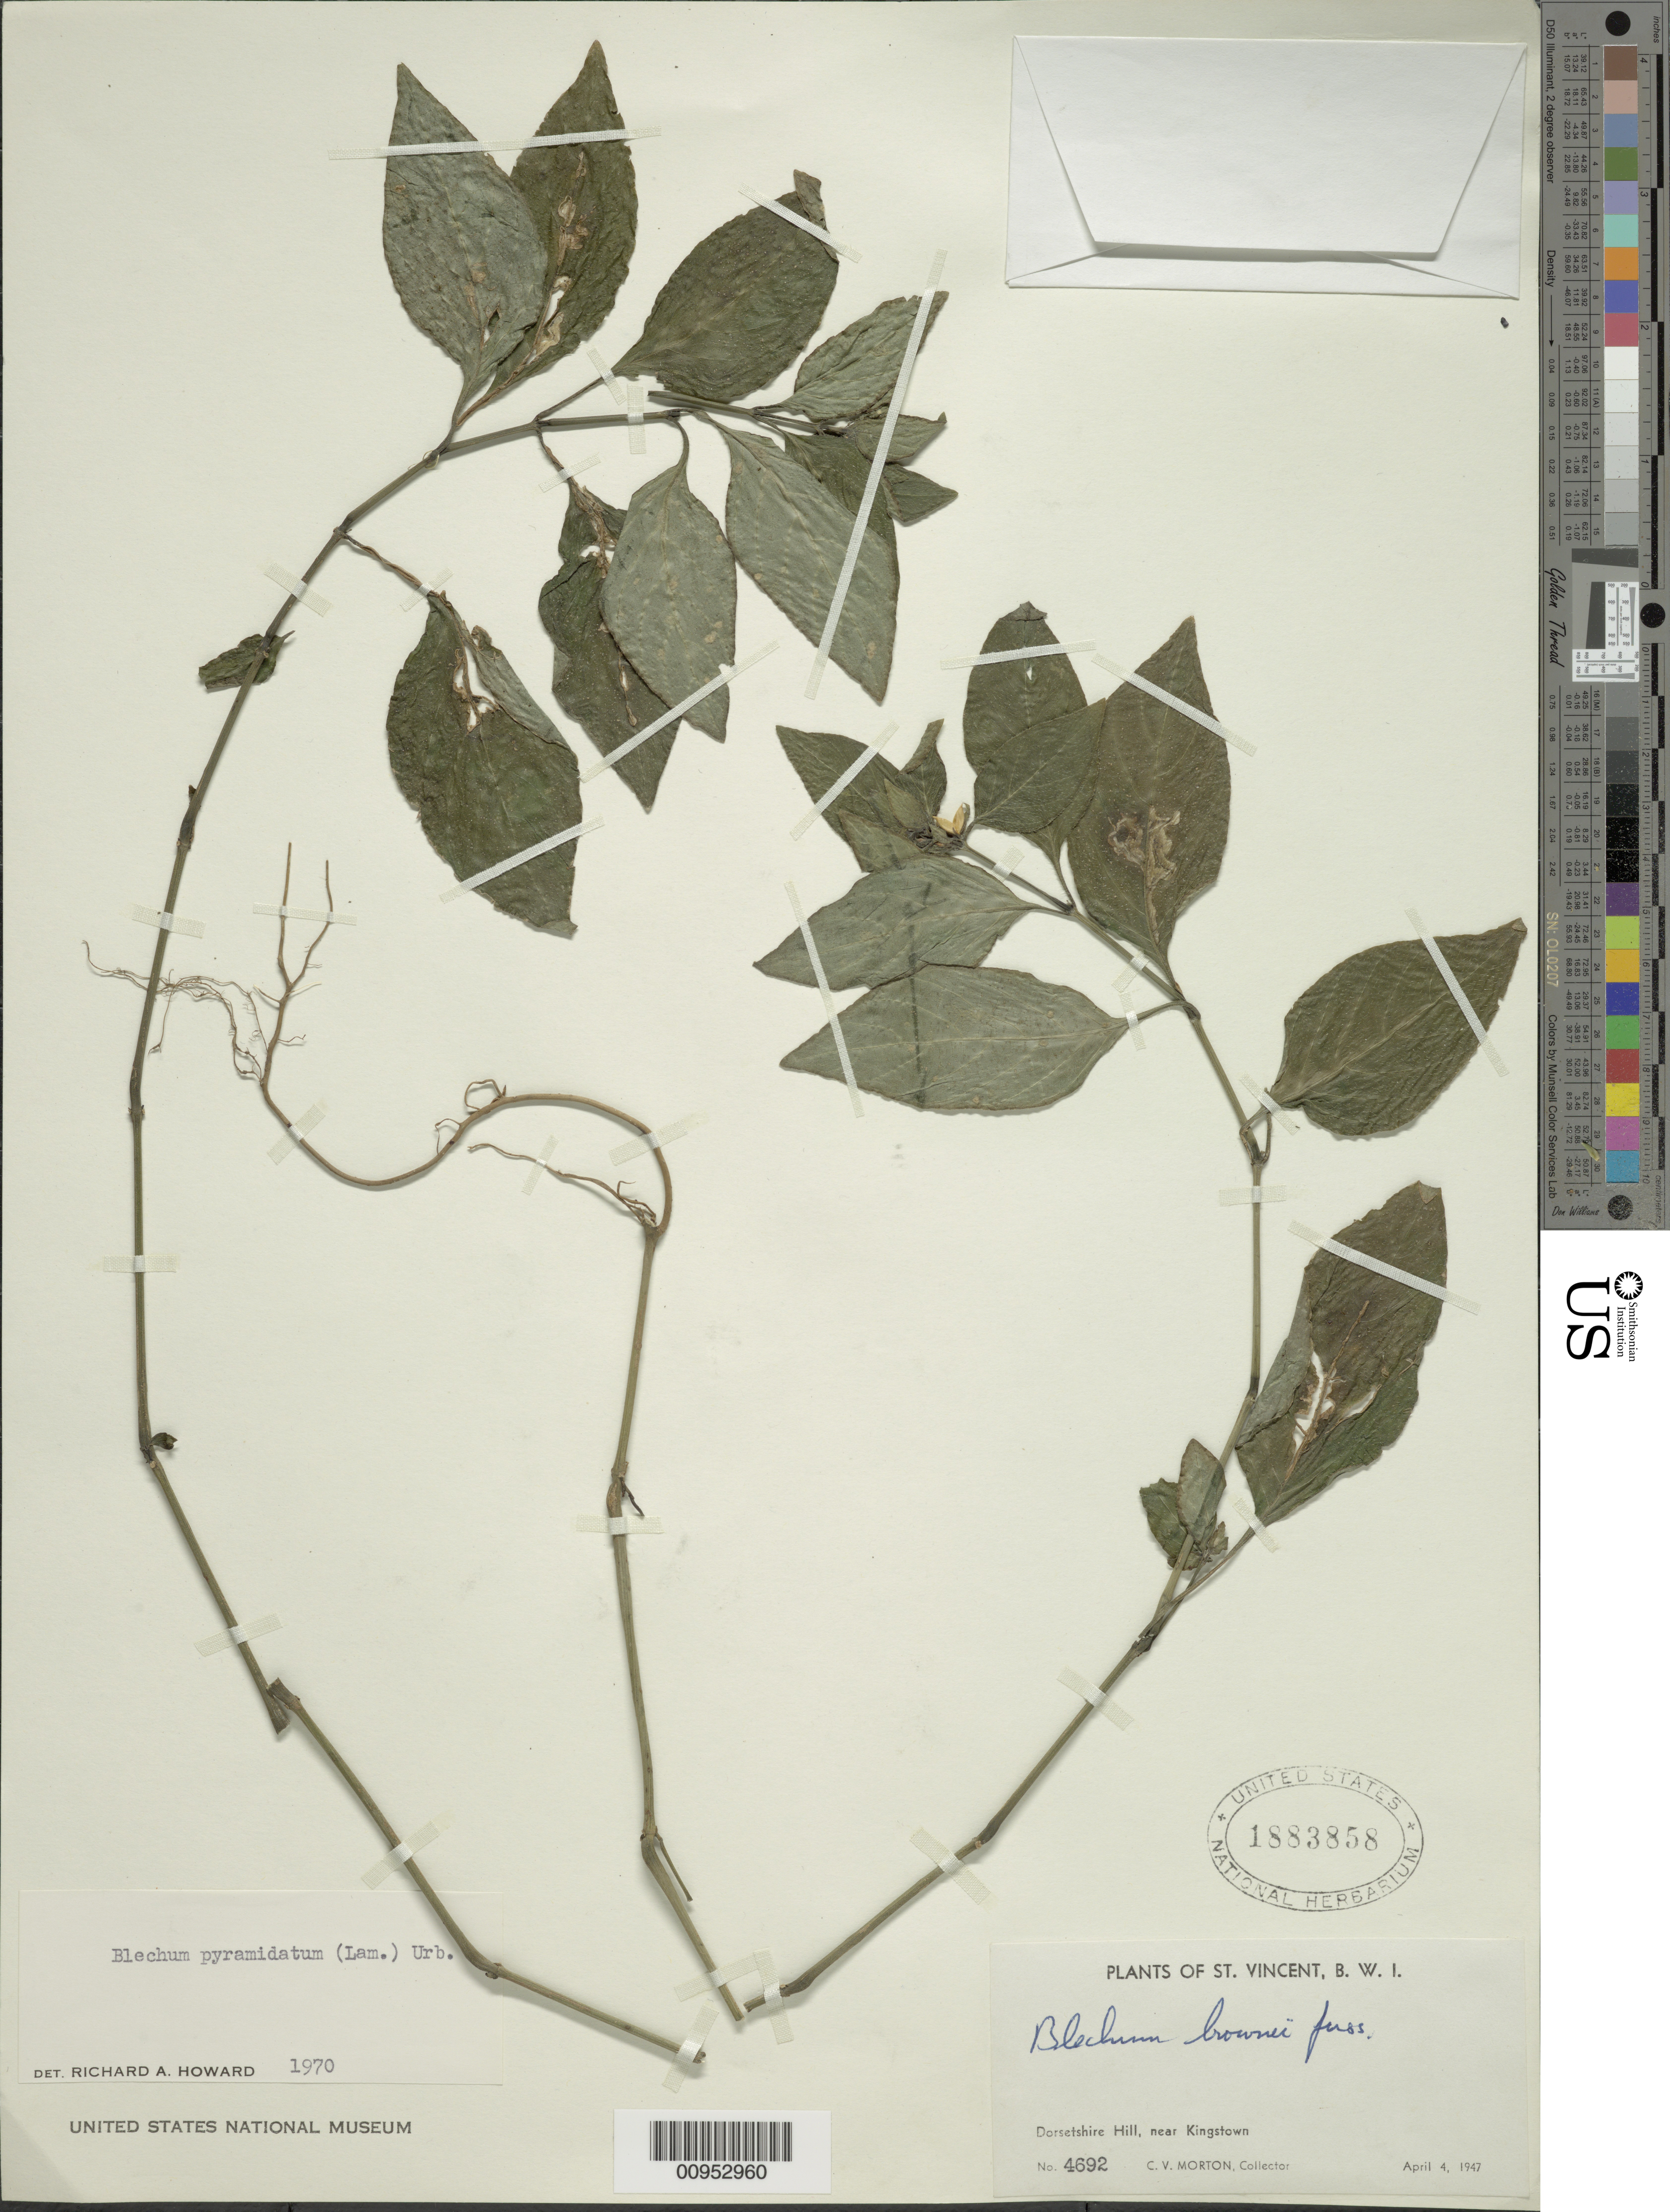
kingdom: Plantae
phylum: Tracheophyta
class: Magnoliopsida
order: Lamiales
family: Acanthaceae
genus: Blechum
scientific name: Blechum pyramidatum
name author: (Lam.) Urb.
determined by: Howard, R. A.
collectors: C. V. Morton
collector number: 4692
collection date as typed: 04 Apr 1947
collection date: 1947-04-04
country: St. Vincent - Grenadines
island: St. Vincent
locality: Dorsetshsire Hill, near Kingstown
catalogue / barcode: US 1883858